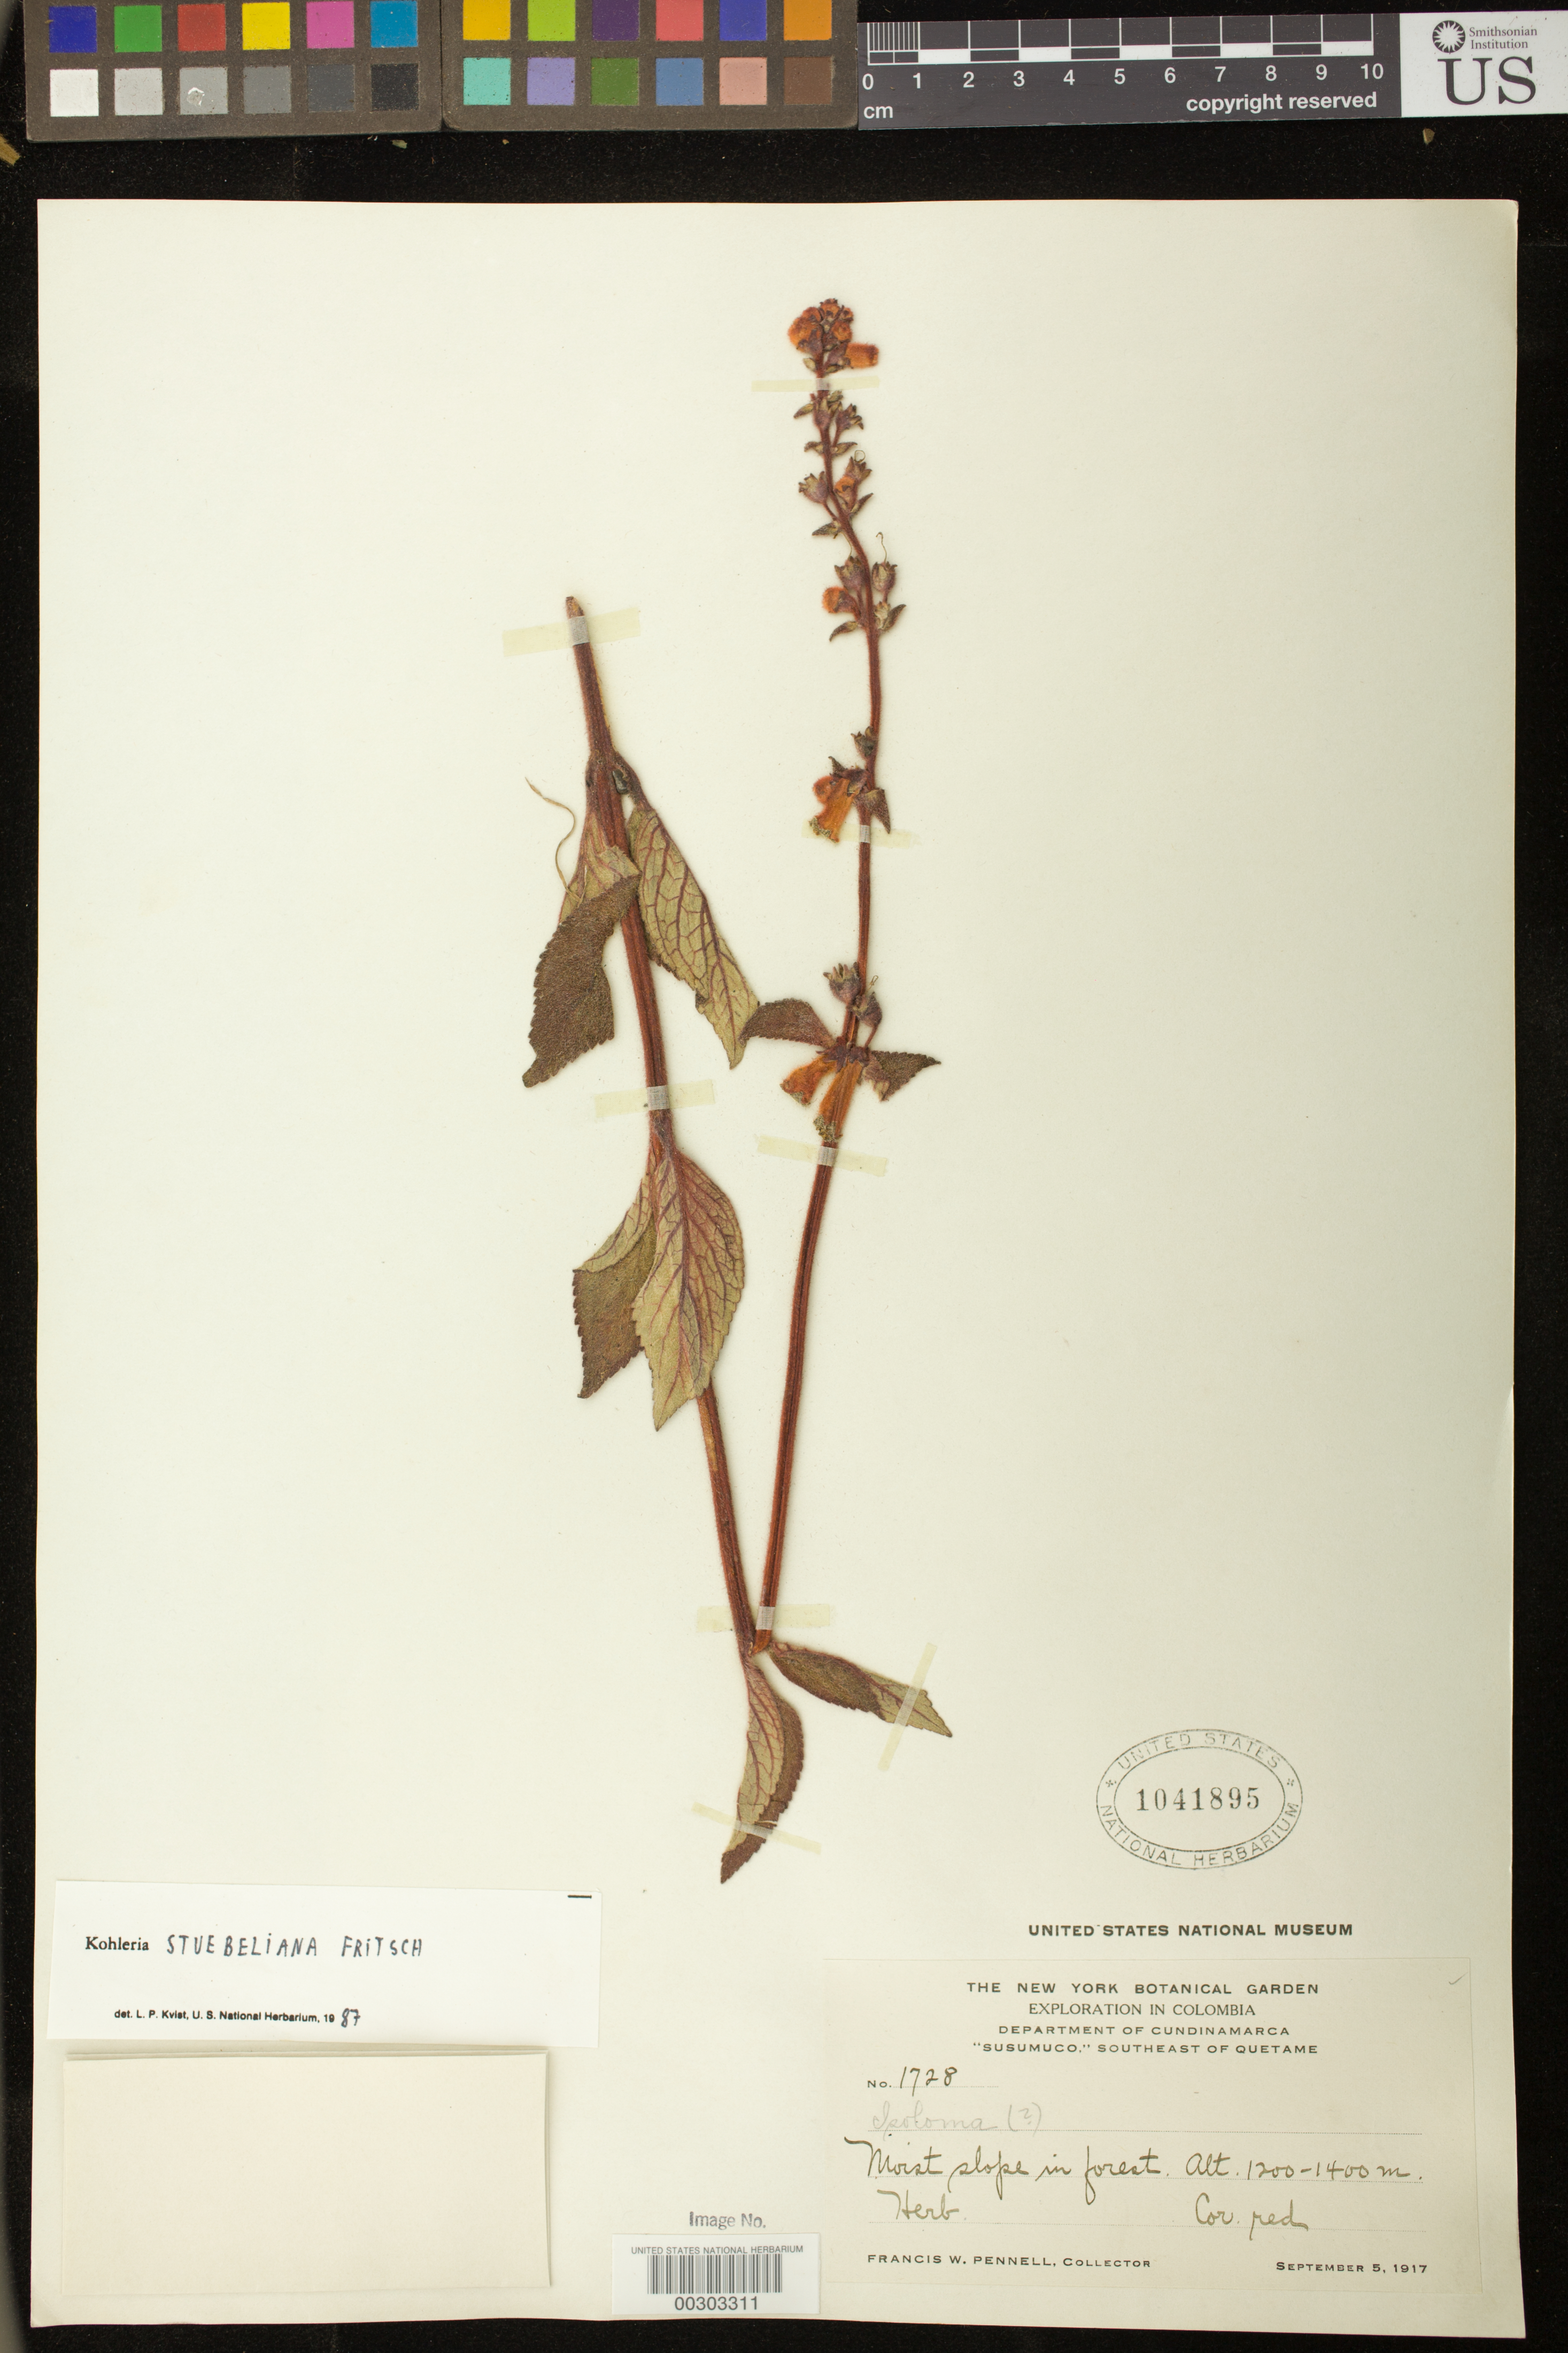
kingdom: Plantae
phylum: Tracheophyta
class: Magnoliopsida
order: Lamiales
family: Gesneriaceae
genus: Kohleria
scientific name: Kohleria stuebeliana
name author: Fritsch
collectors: F. W. Pennell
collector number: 1728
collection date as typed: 05 Sep 1917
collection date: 1917-09-05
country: Colombia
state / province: Cundinamarca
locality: Susumuco,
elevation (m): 1200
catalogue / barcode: US 1041895